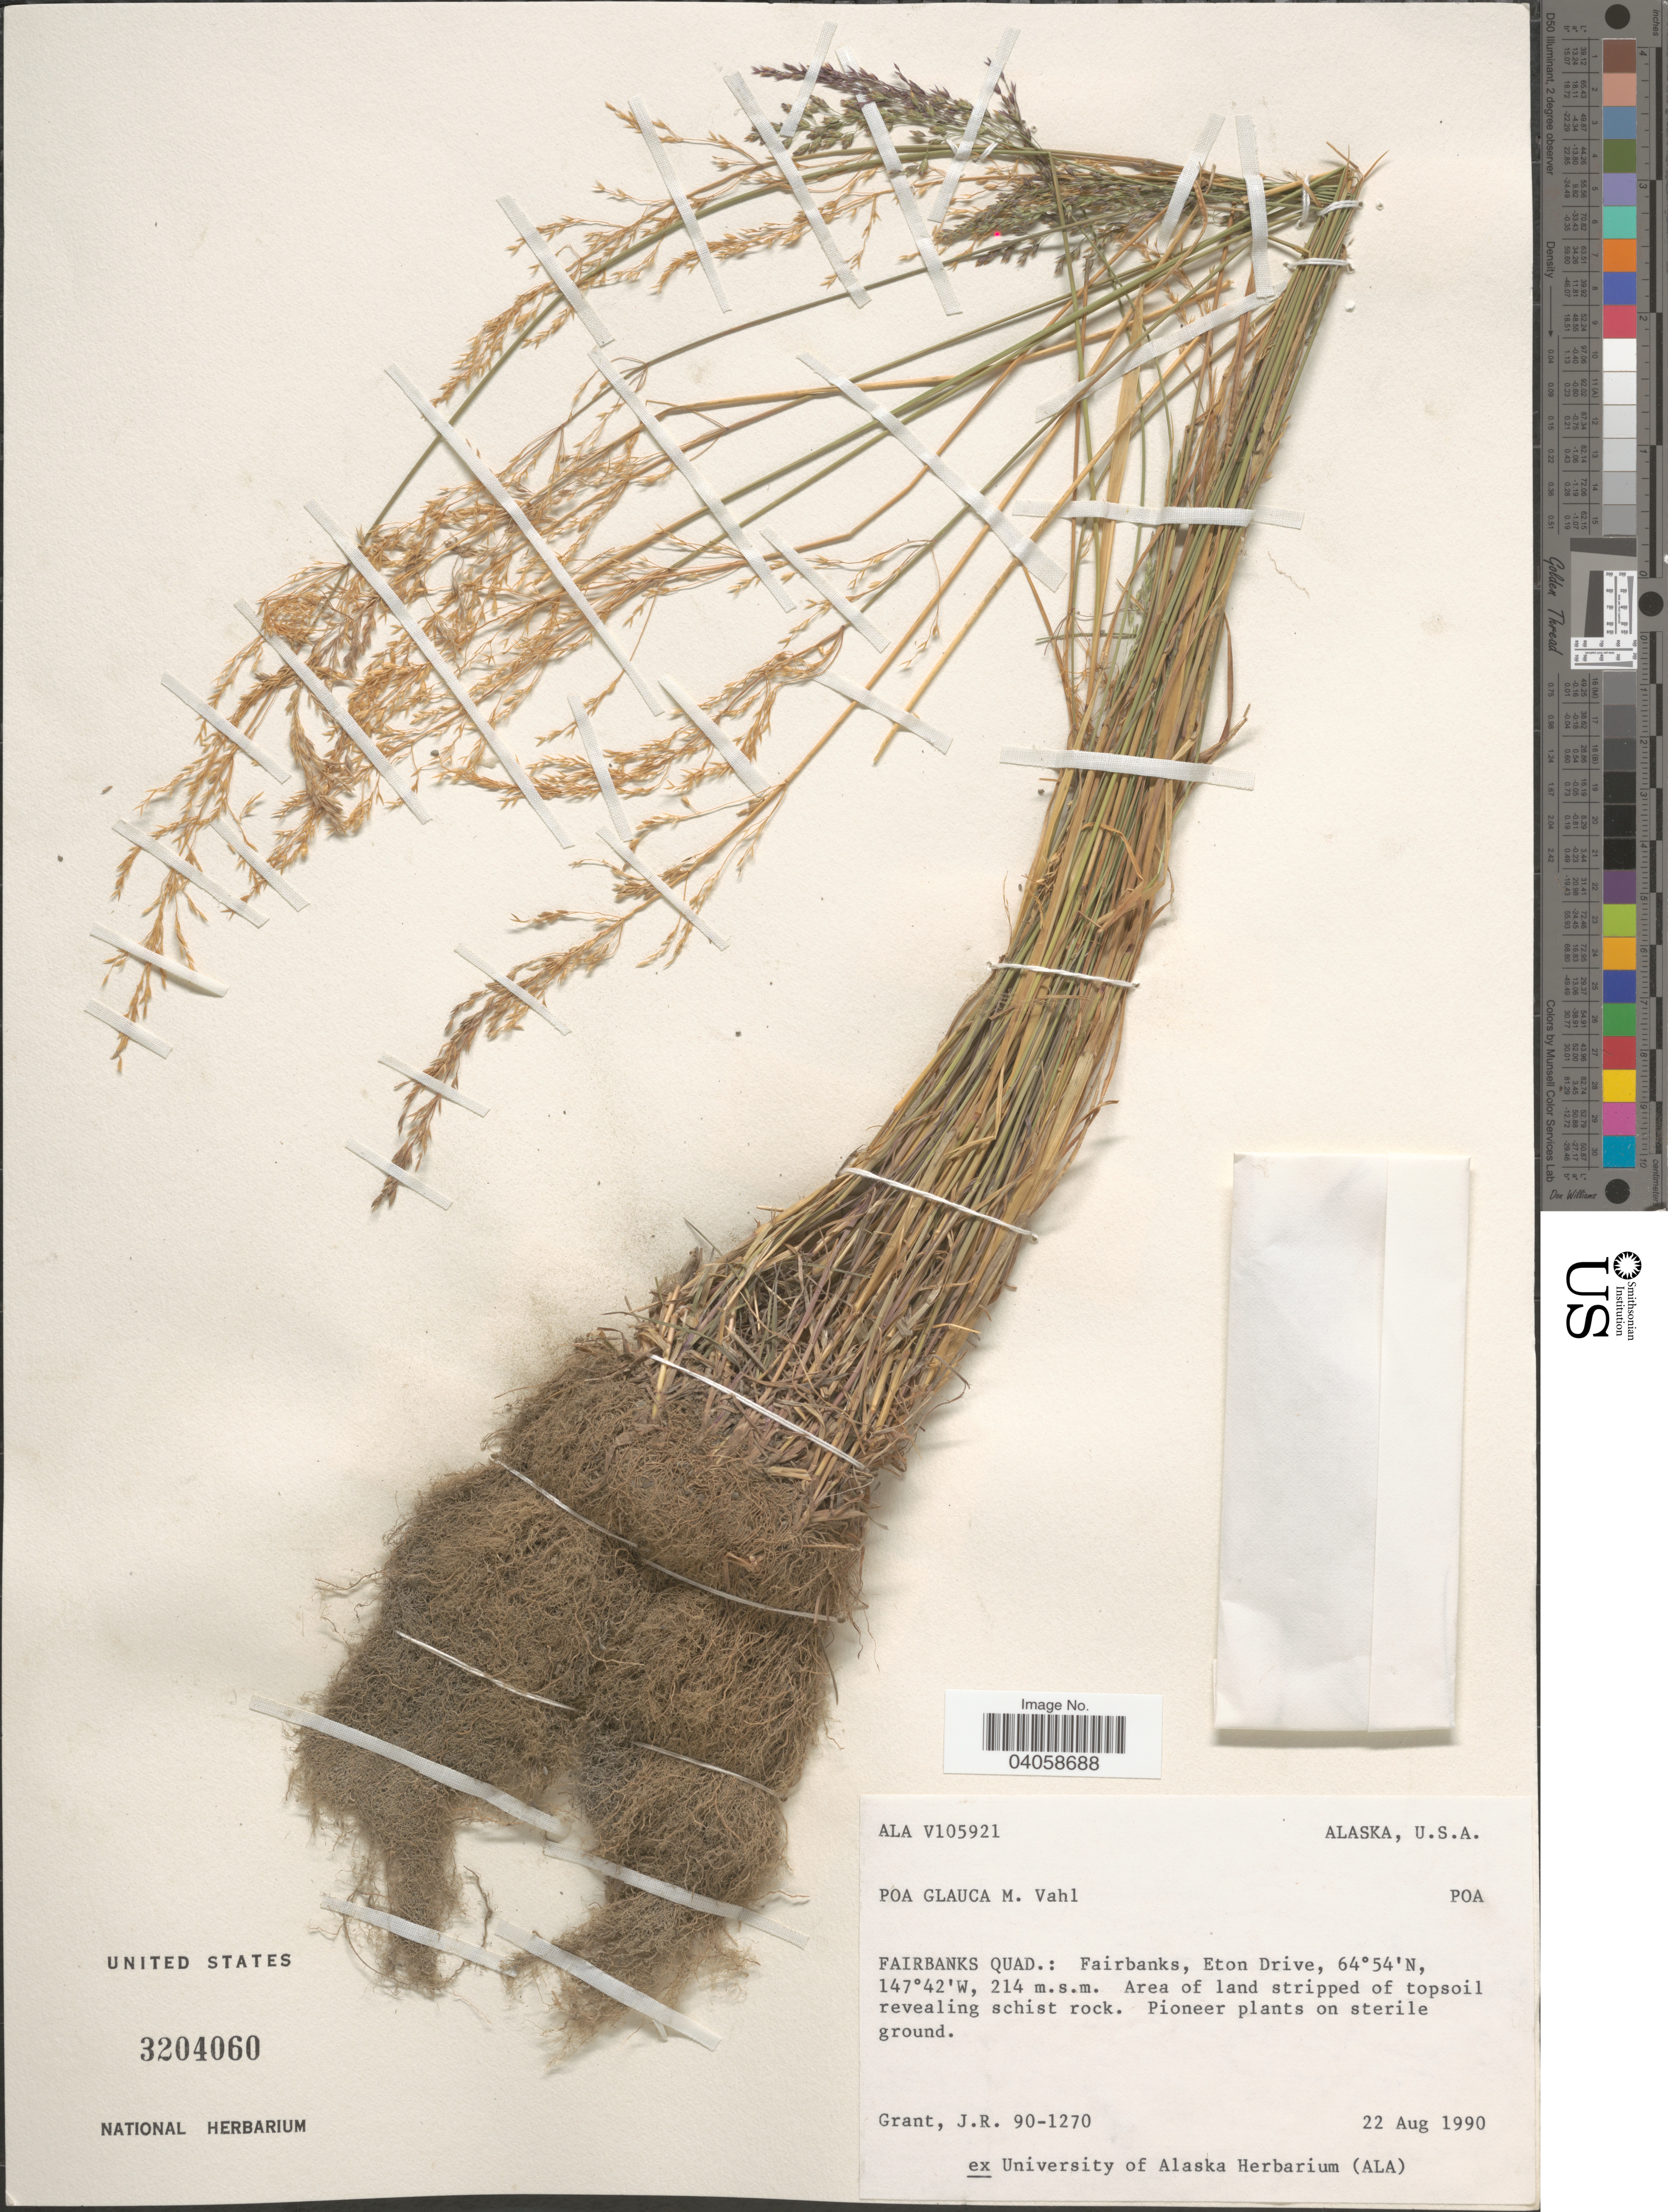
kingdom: Plantae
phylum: Tracheophyta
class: Liliopsida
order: Poales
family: Poaceae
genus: Poa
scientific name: Poa glauca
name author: Vahl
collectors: J. Grant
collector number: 90-1270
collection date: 1990-08-22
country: United States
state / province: Alaska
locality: Fairbanks Quad.: Fairbanks, Eton Drive.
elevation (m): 214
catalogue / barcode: US 3204060